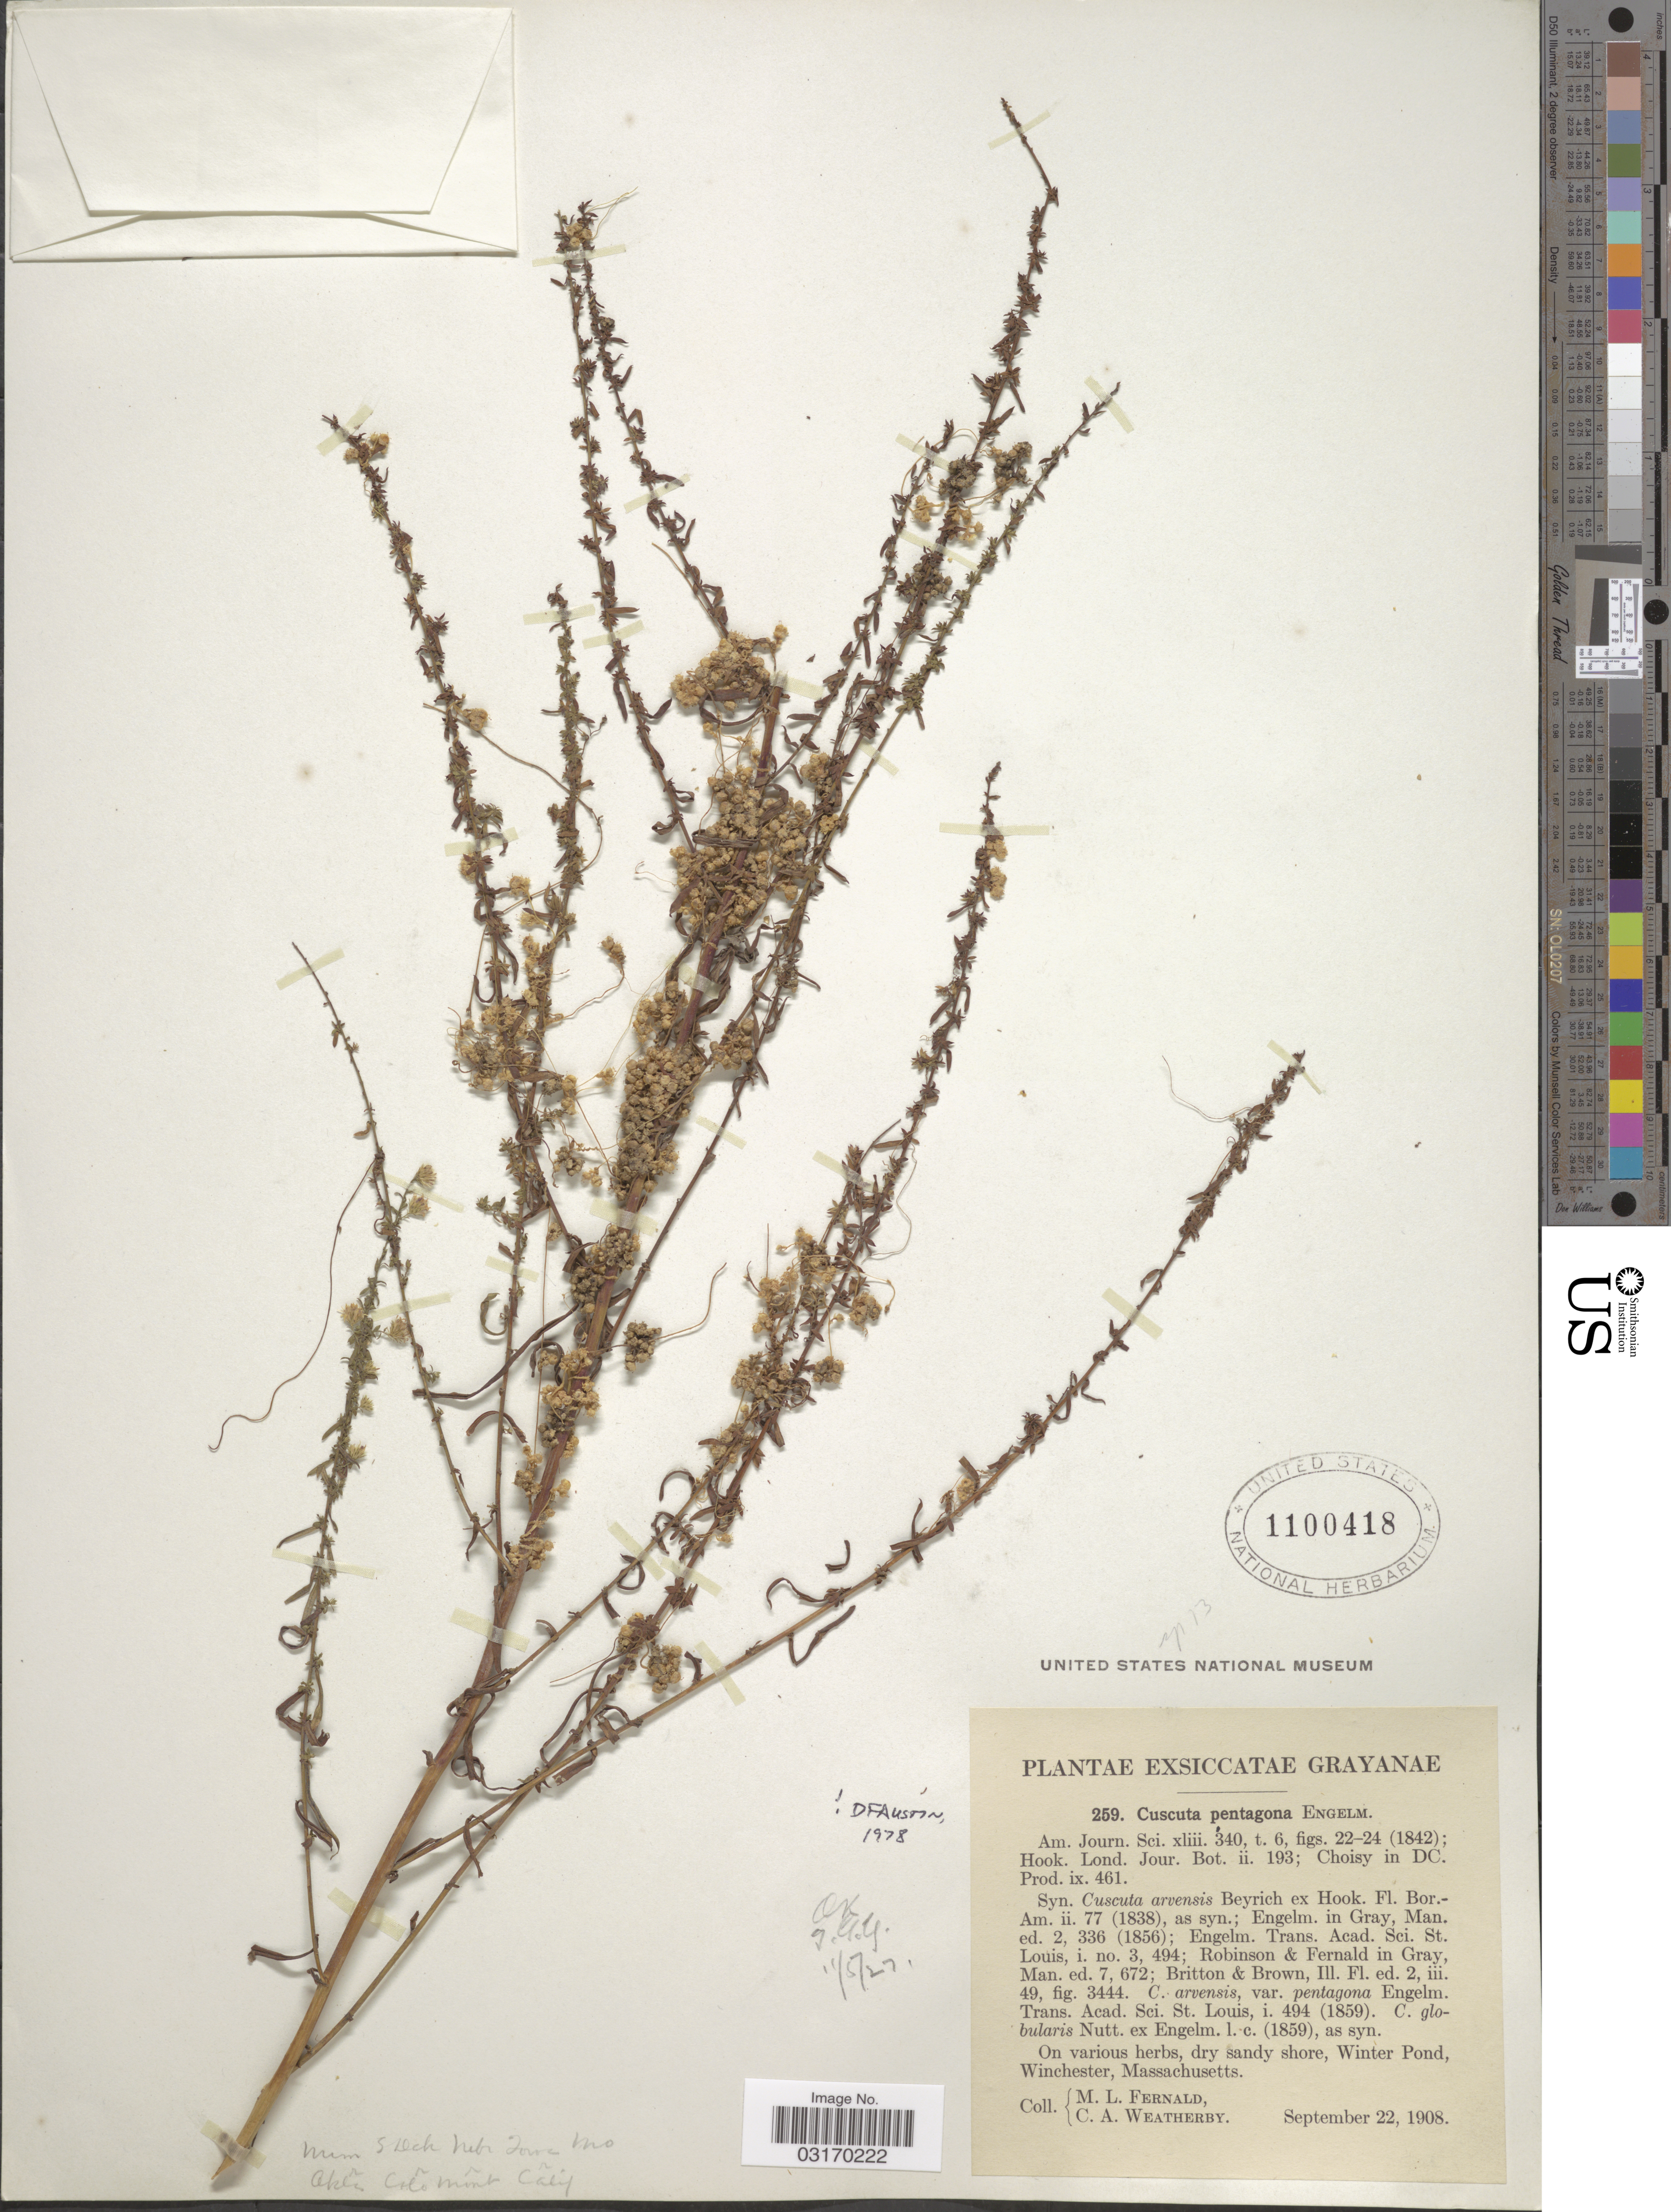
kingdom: Plantae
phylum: Tracheophyta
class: Magnoliopsida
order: Solanales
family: Convolvulaceae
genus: Cuscuta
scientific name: Cuscuta pentagona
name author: Engelm.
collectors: M. L. Fernald & C. A. Weatherby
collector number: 259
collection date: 1908-09-22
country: United States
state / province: Massachusetts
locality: Winter Pond, Winchester.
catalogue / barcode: US 1100418